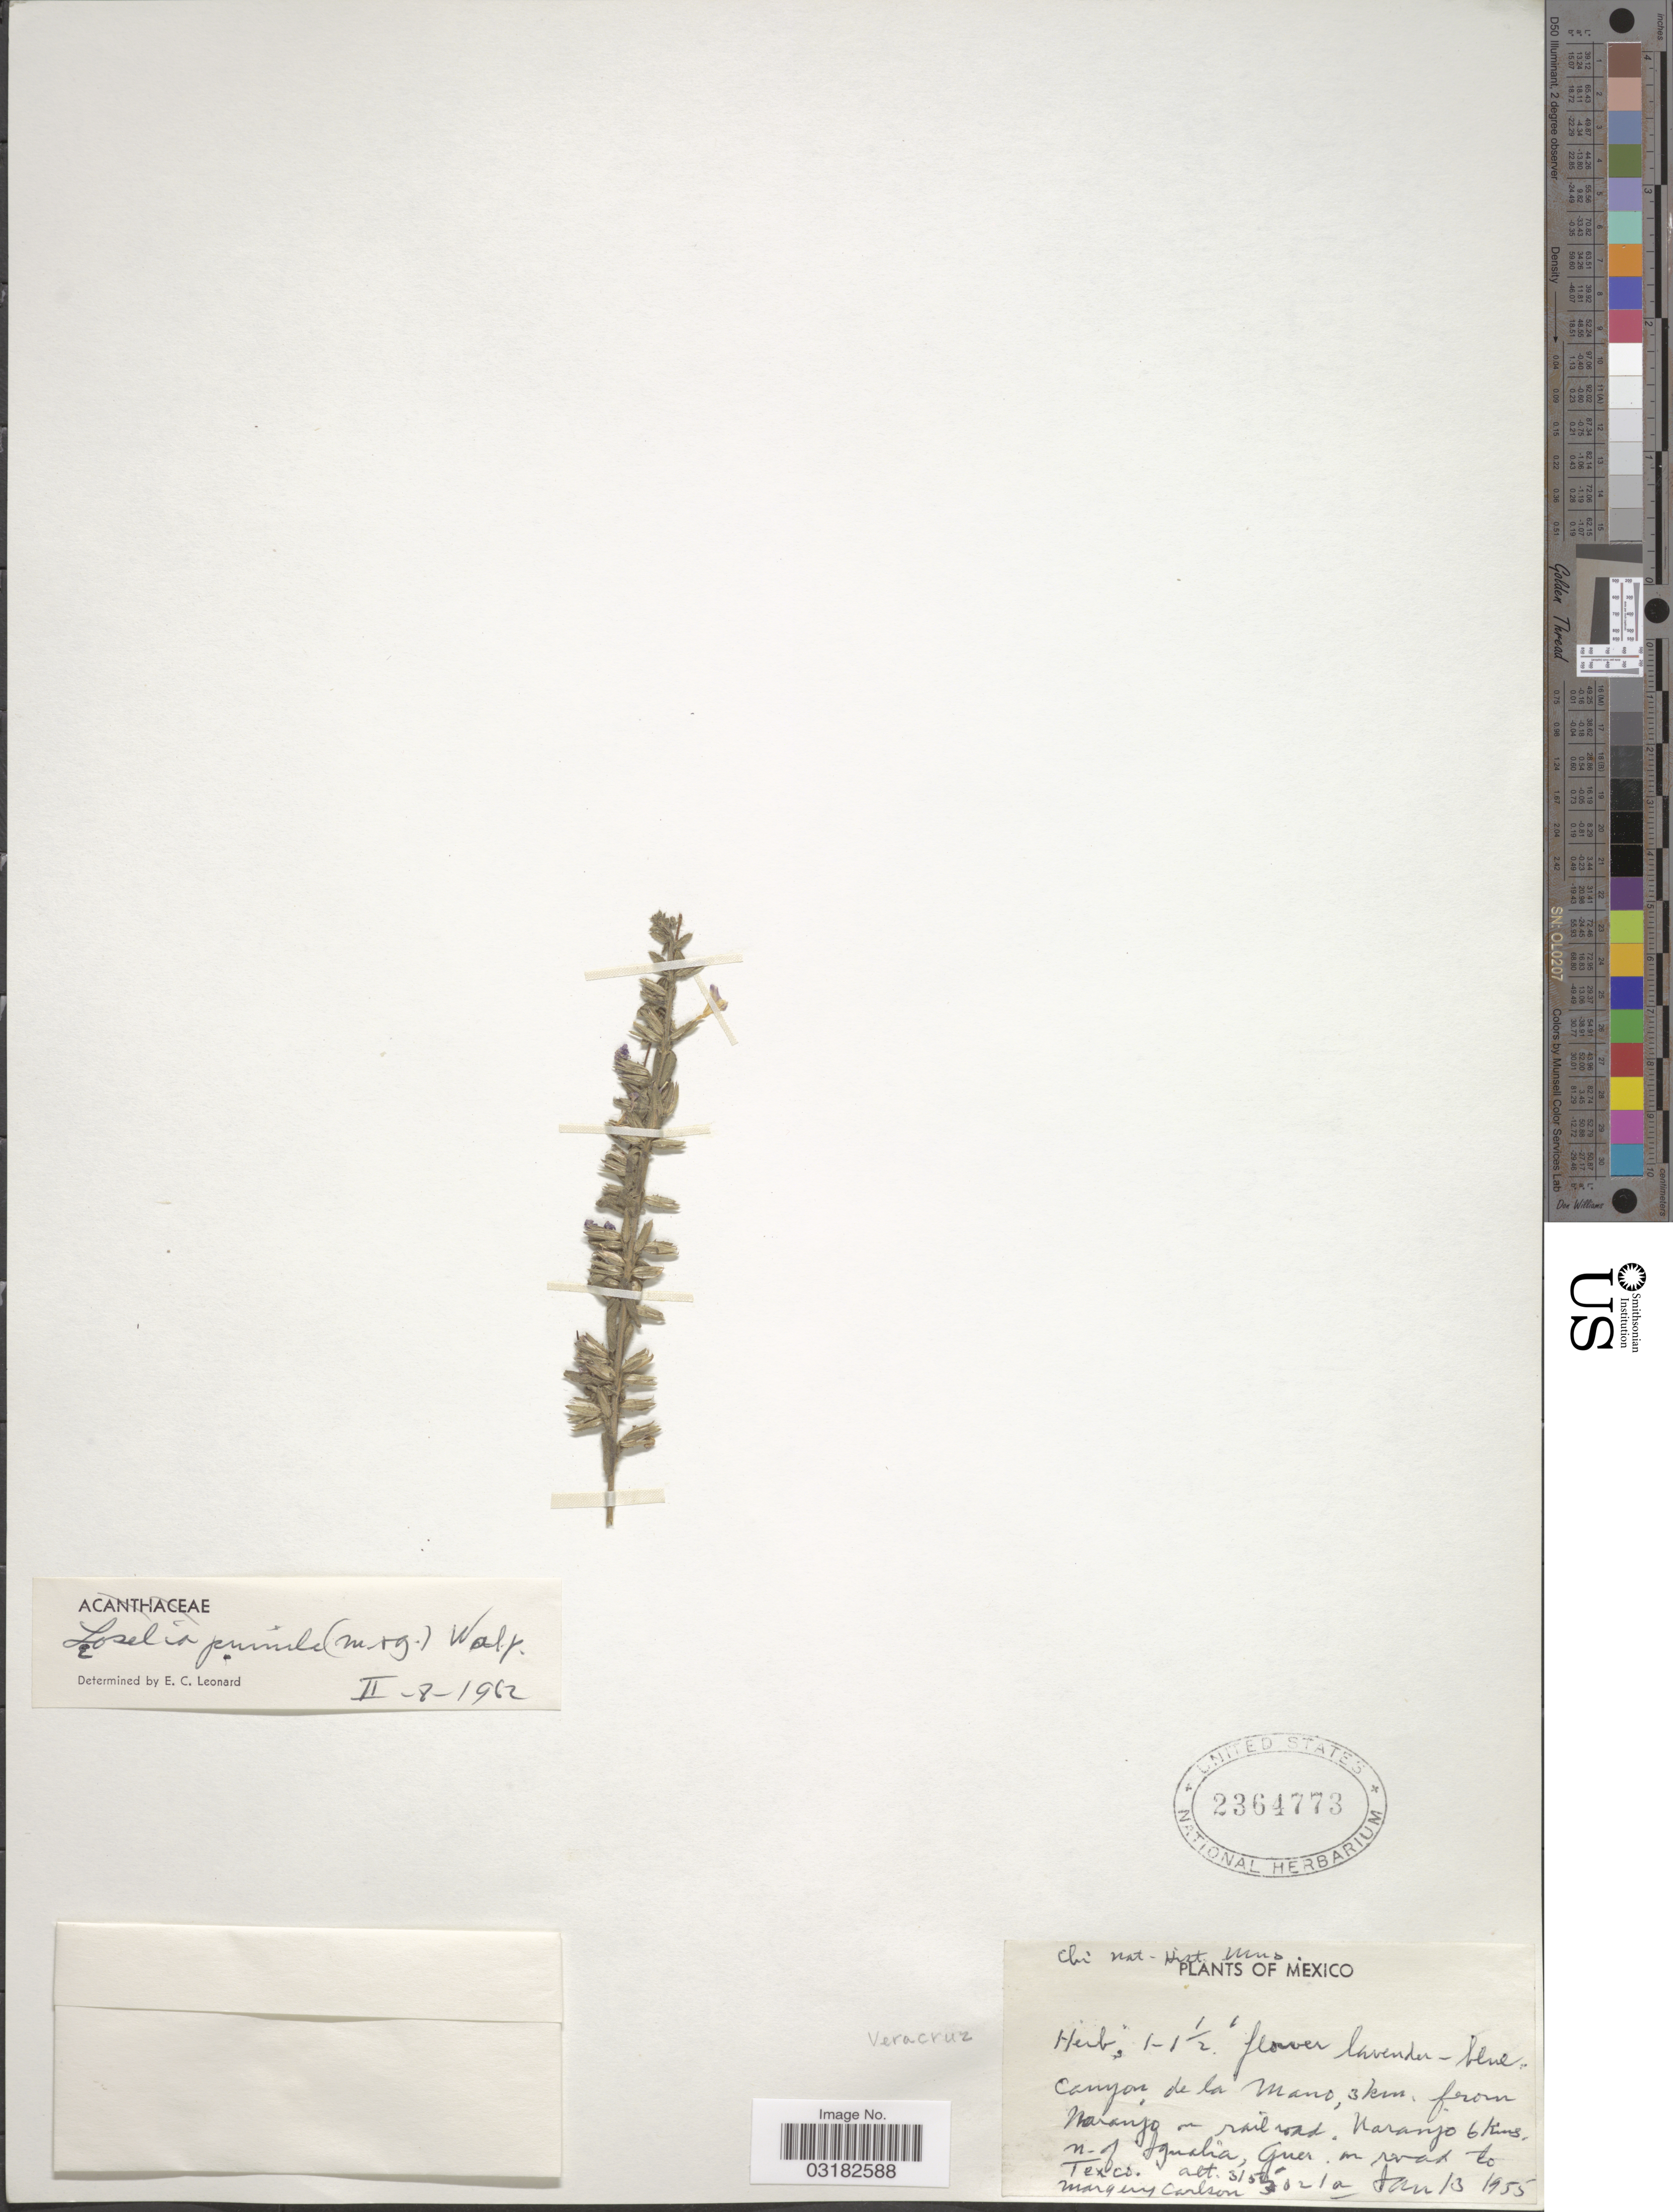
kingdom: Plantae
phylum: Tracheophyta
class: Magnoliopsida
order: Ericales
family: Polemoniaceae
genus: Loeselia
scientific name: Loeselia pumila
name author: (M. Martens & Galeotti) Walp.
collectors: M. Carlson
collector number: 3021a*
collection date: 1955-01-13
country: Mexico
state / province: Veracruz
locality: Canyon de la Mano, 3 km. from Naranjo on rail road. Naranjo 6 kms n. of Agualia, Guer. on road to Texco. Veracruz.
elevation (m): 960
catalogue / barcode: US 2364773